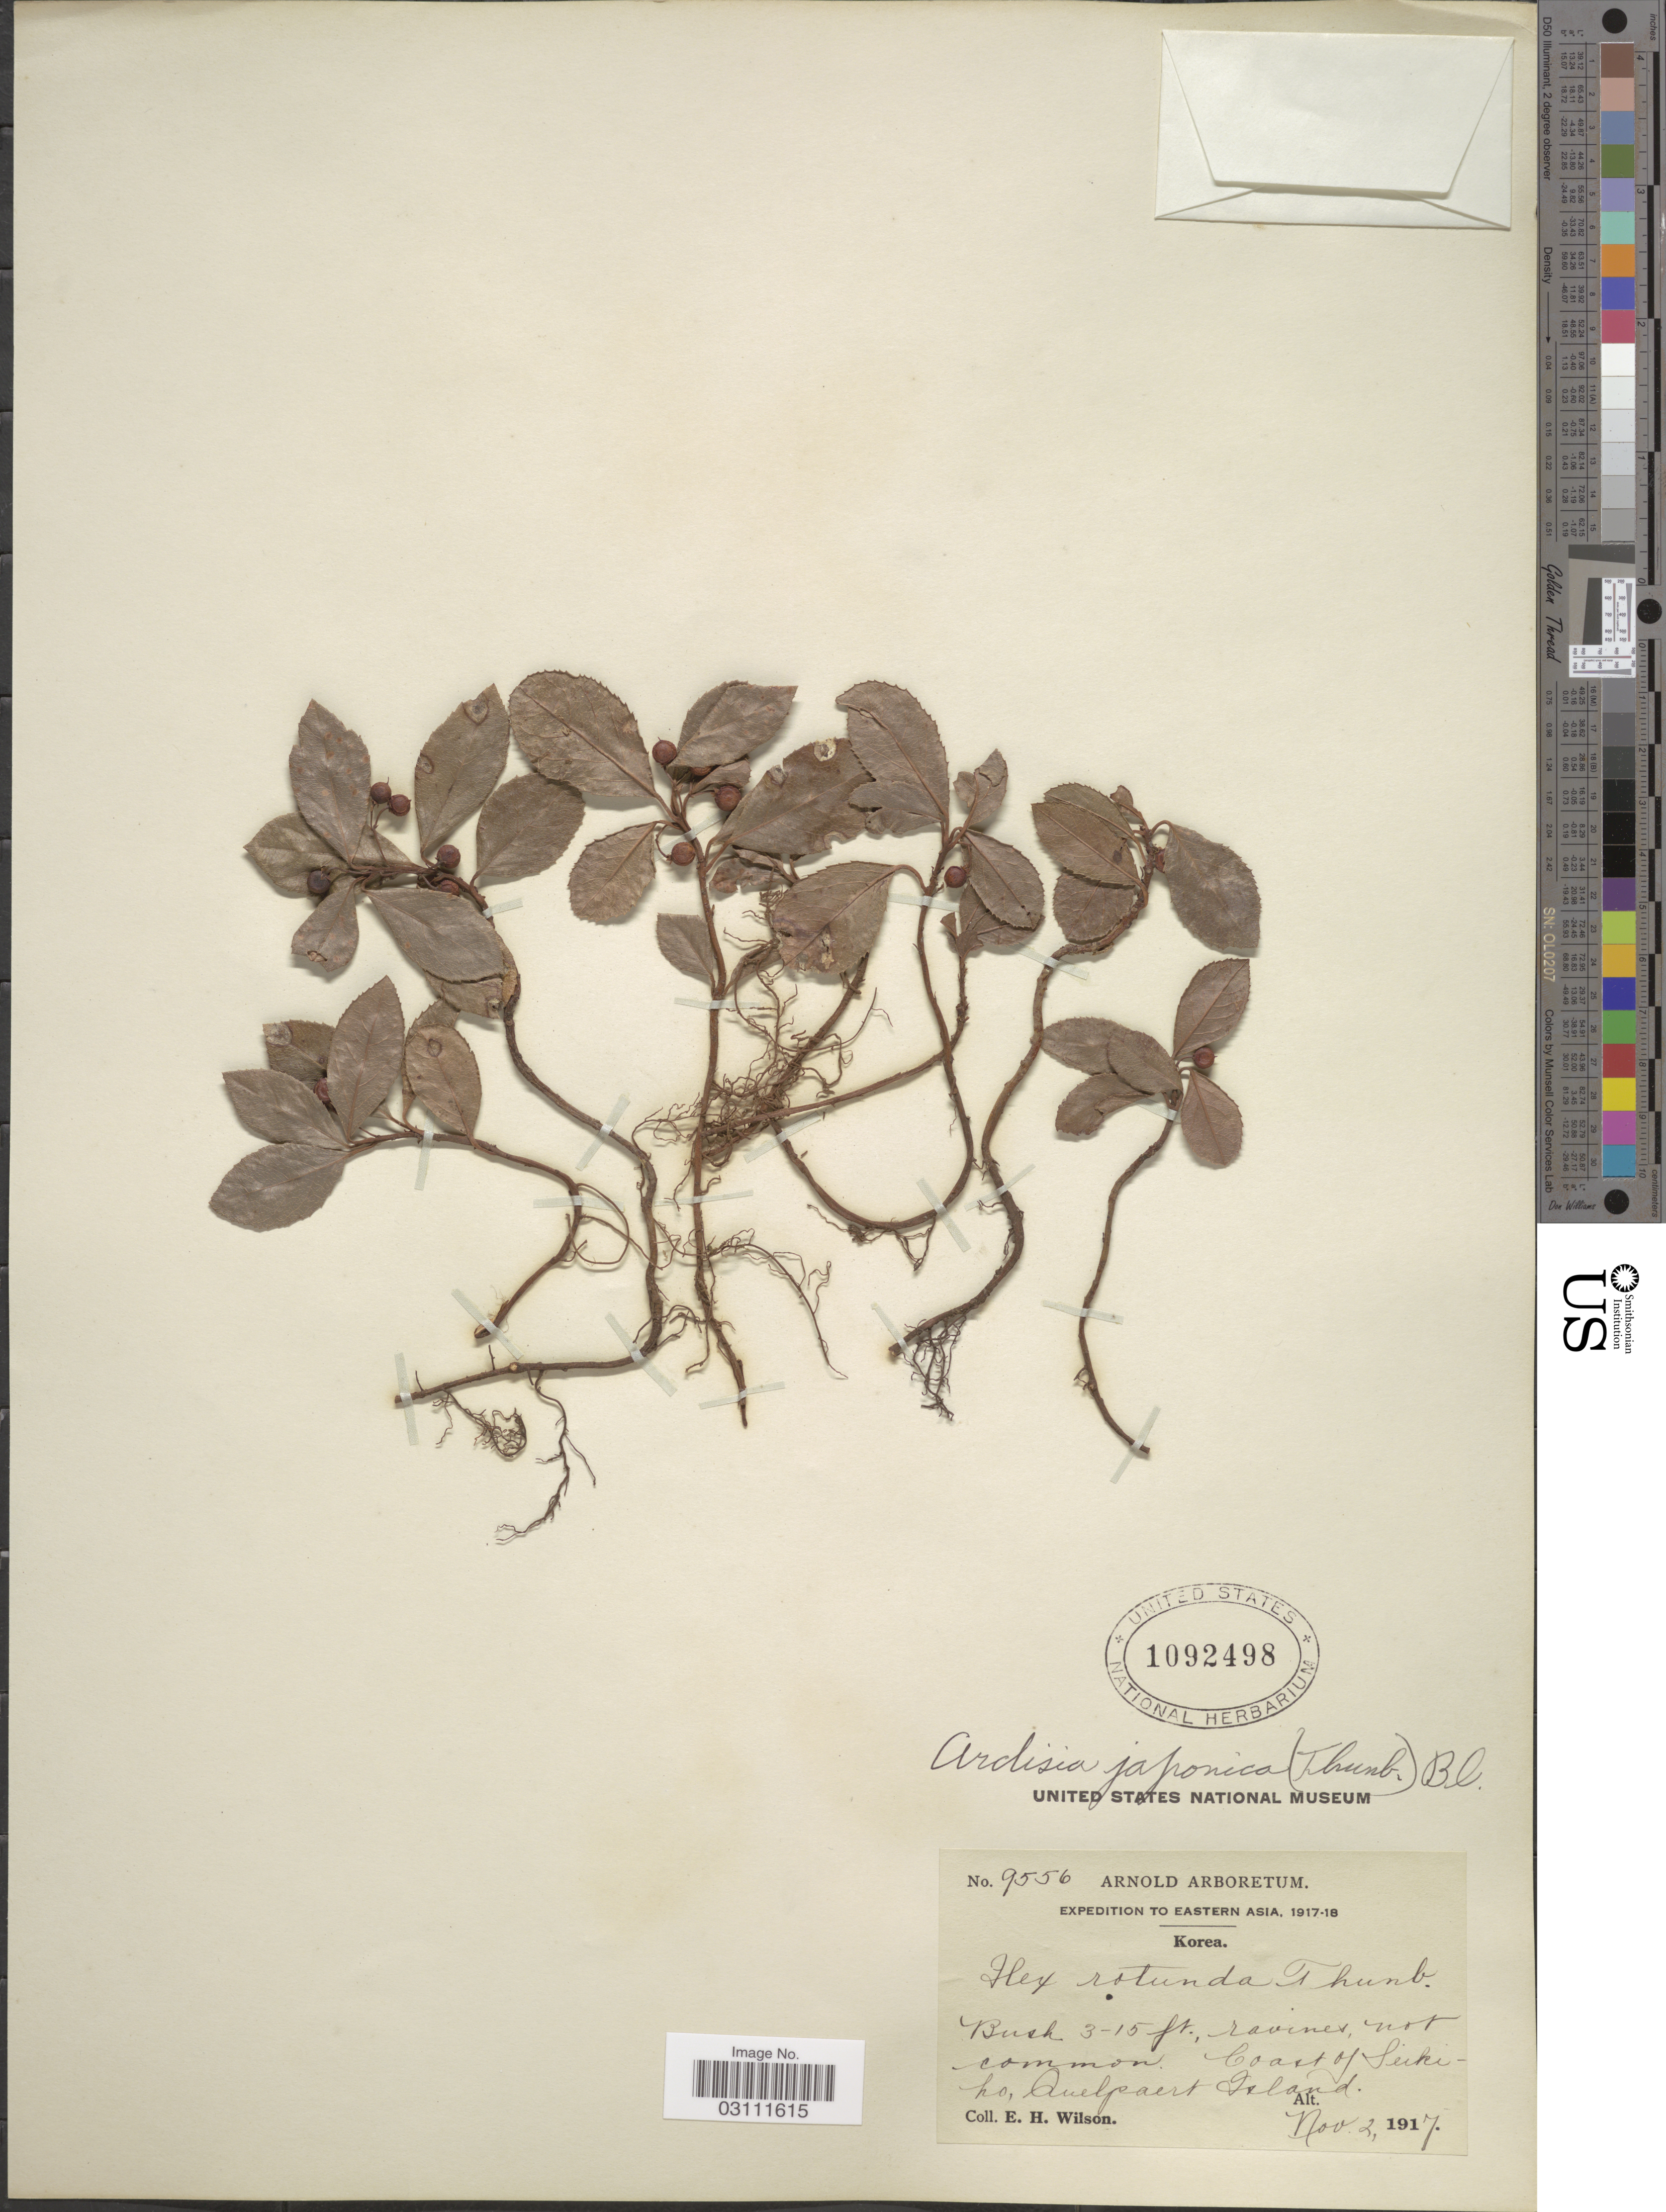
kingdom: Plantae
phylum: Tracheophyta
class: Magnoliopsida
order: Ericales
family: Primulaceae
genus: Ardisia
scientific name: Ardisia japonica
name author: (Thunb.) Blume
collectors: E. Wilson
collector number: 9556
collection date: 1917-11-02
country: South Korea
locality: Eastern Asia, Coast of Seikiko, Quelpaert Island.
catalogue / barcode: US 1092498